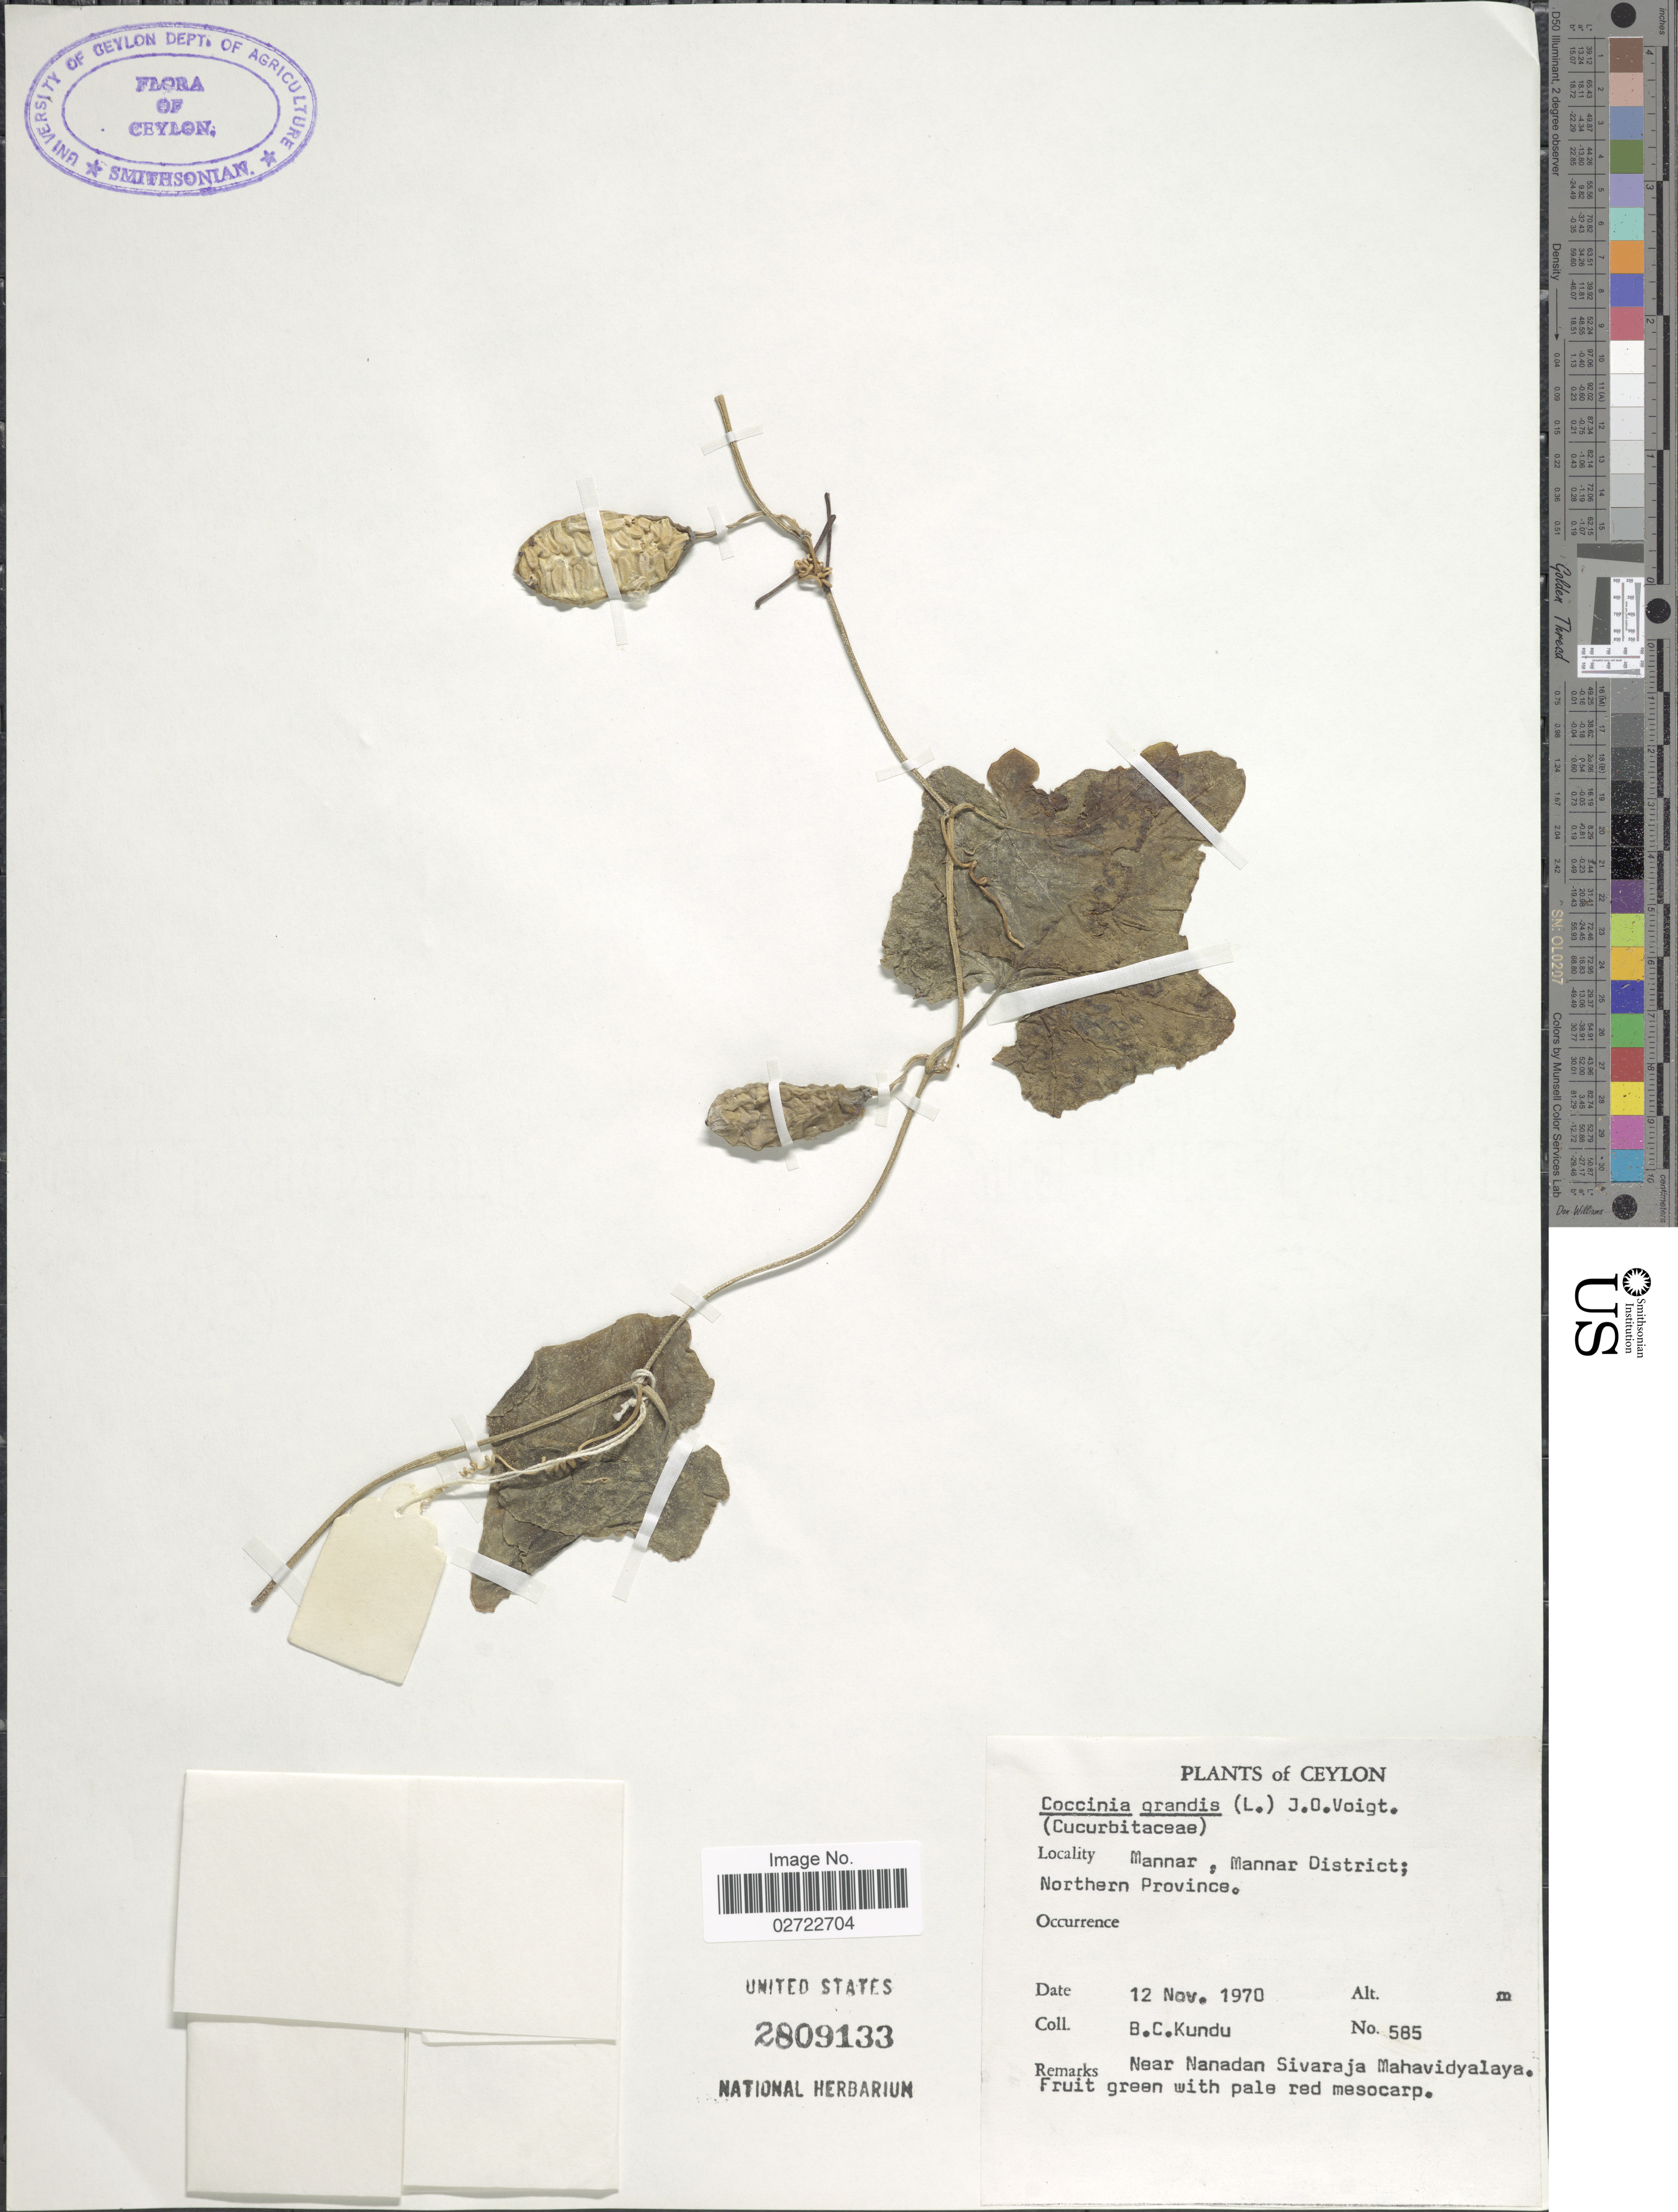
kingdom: Plantae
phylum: Tracheophyta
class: Magnoliopsida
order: Cucurbitales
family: Cucurbitaceae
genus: Coccinia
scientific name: Coccinia grandis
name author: (L.) Voigt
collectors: B. C. Kundu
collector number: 585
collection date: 1970-11-12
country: Sri Lanka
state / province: Northern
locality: Ceylon, Mannar, Mannar District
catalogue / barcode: US 2809133